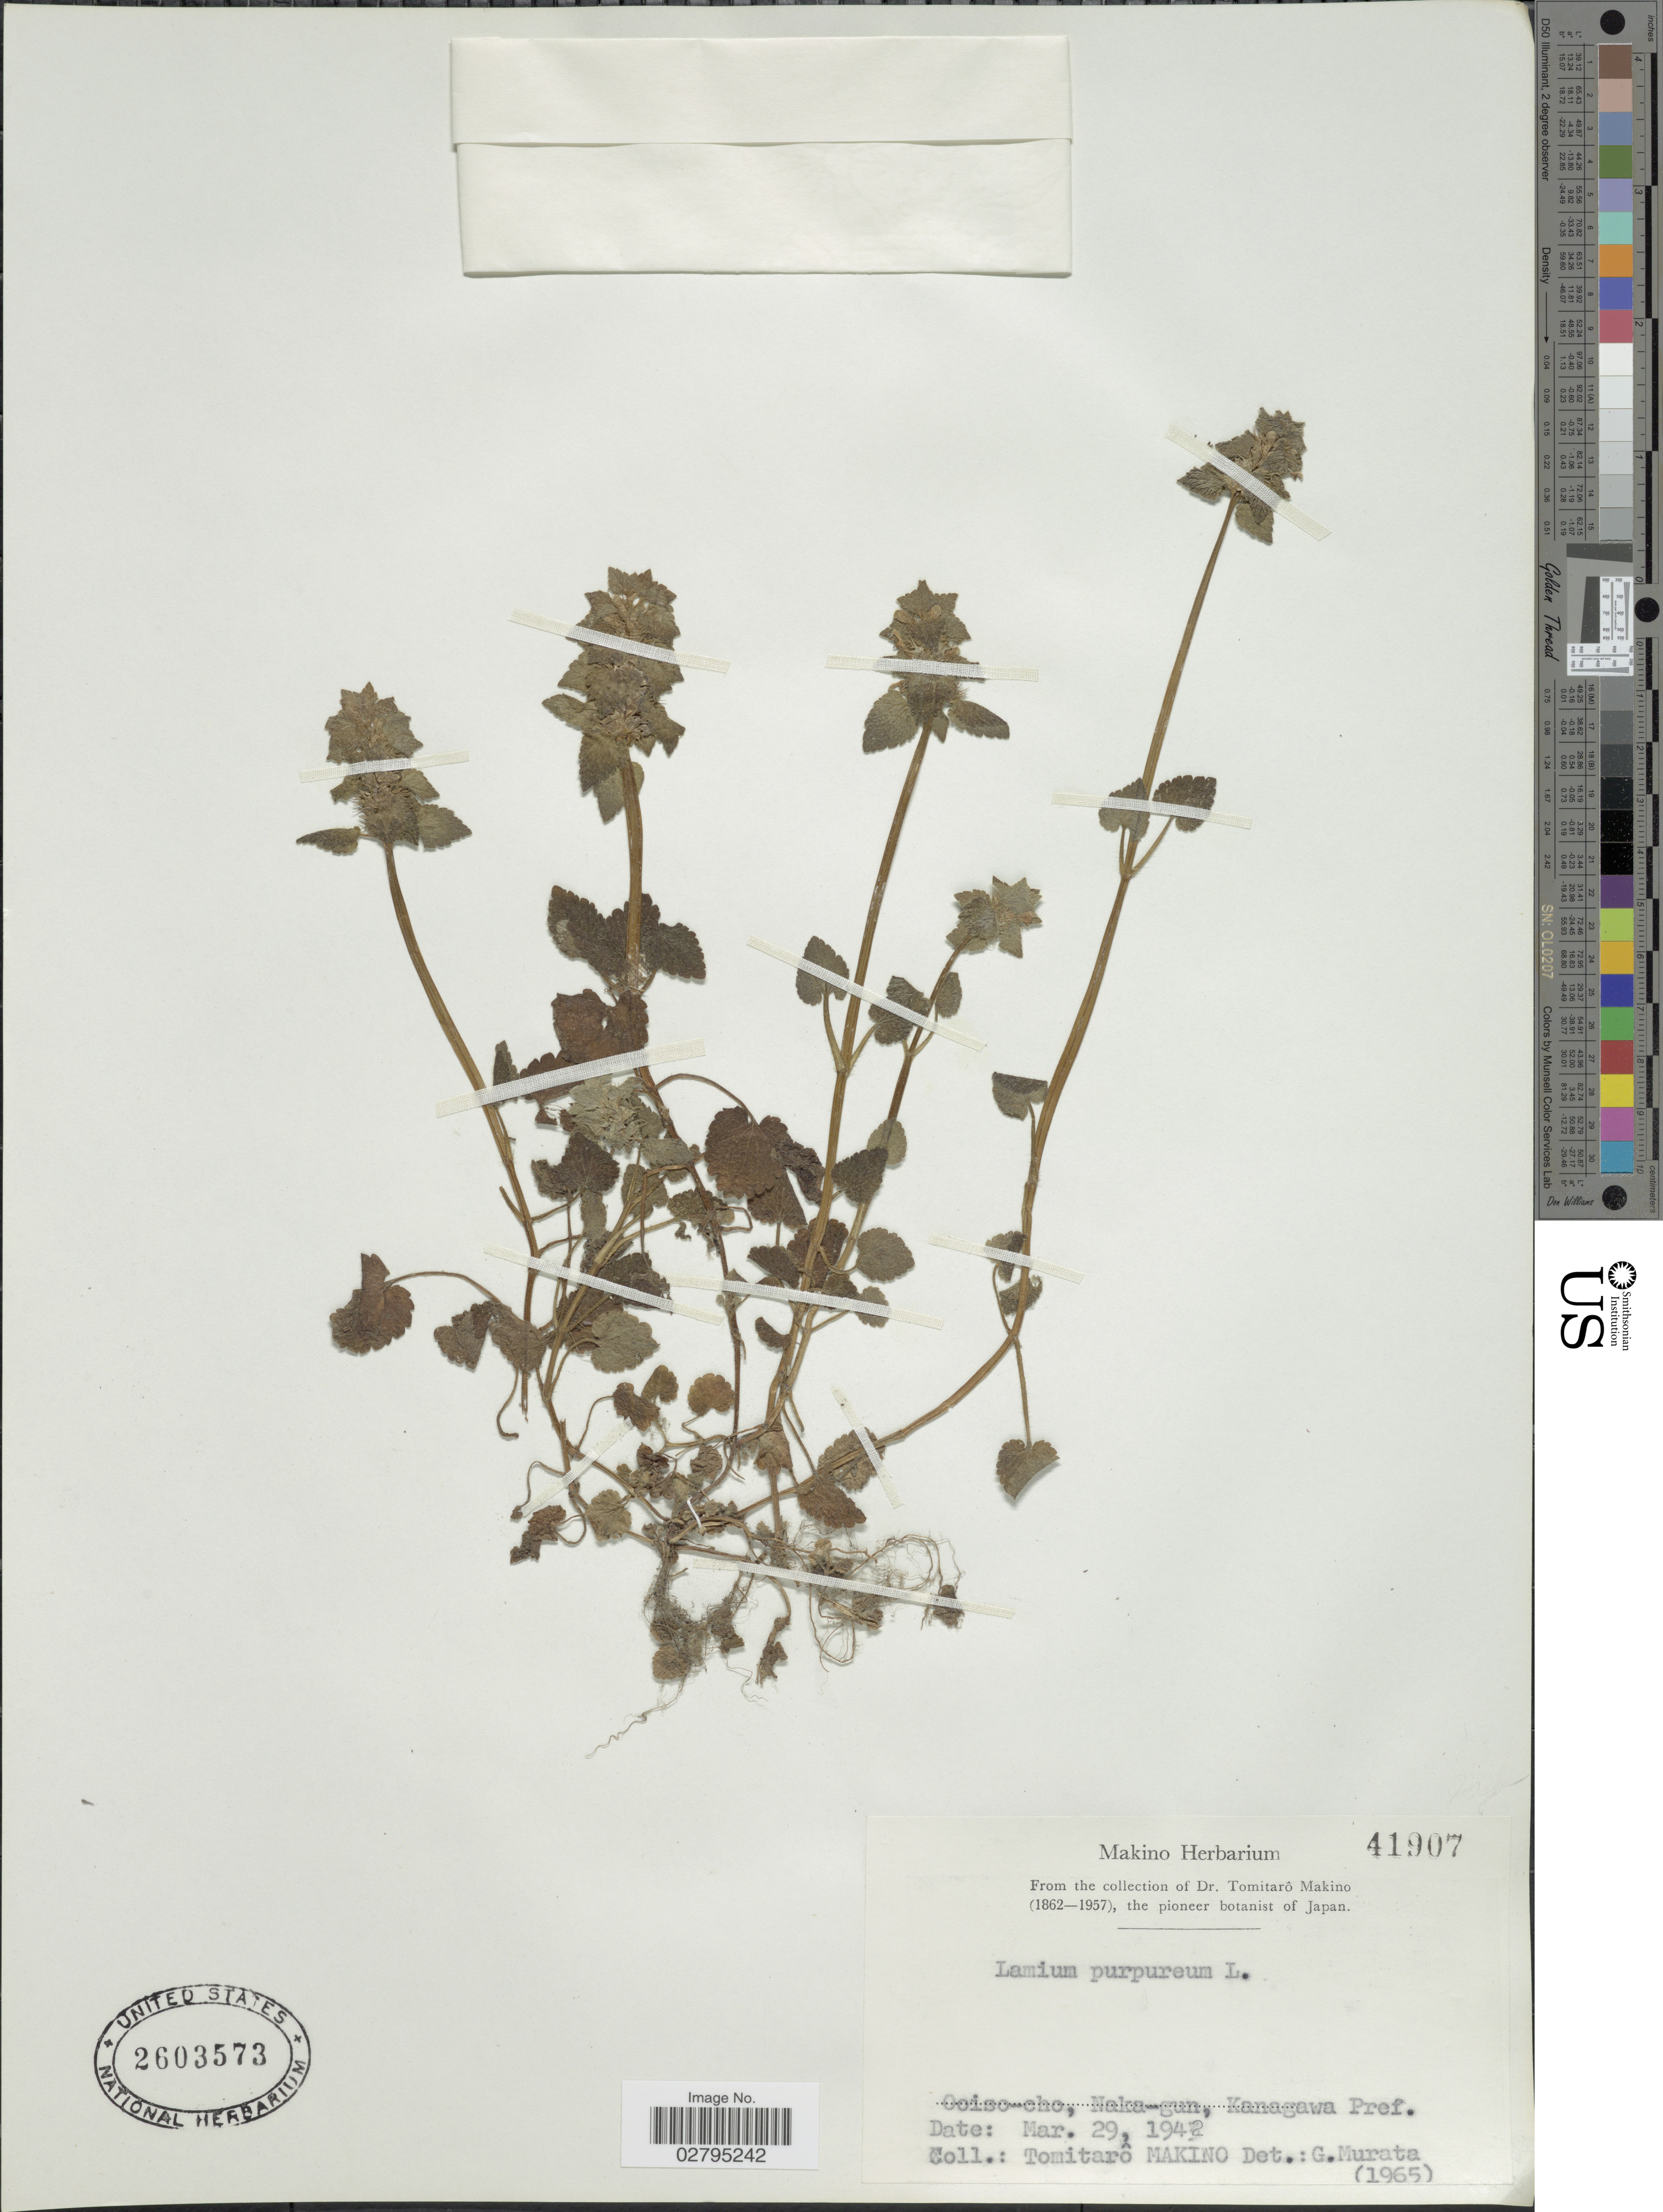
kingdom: Plantae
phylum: Tracheophyta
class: Magnoliopsida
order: Lamiales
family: Lamiaceae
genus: Lamium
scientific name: Lamium purpureum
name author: L.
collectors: T. Makino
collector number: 41907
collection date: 1942-03-29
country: Japan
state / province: Kanagawa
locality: Coiso-cho, Naka-gun. Kanagawa Pref.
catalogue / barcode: US 2603573